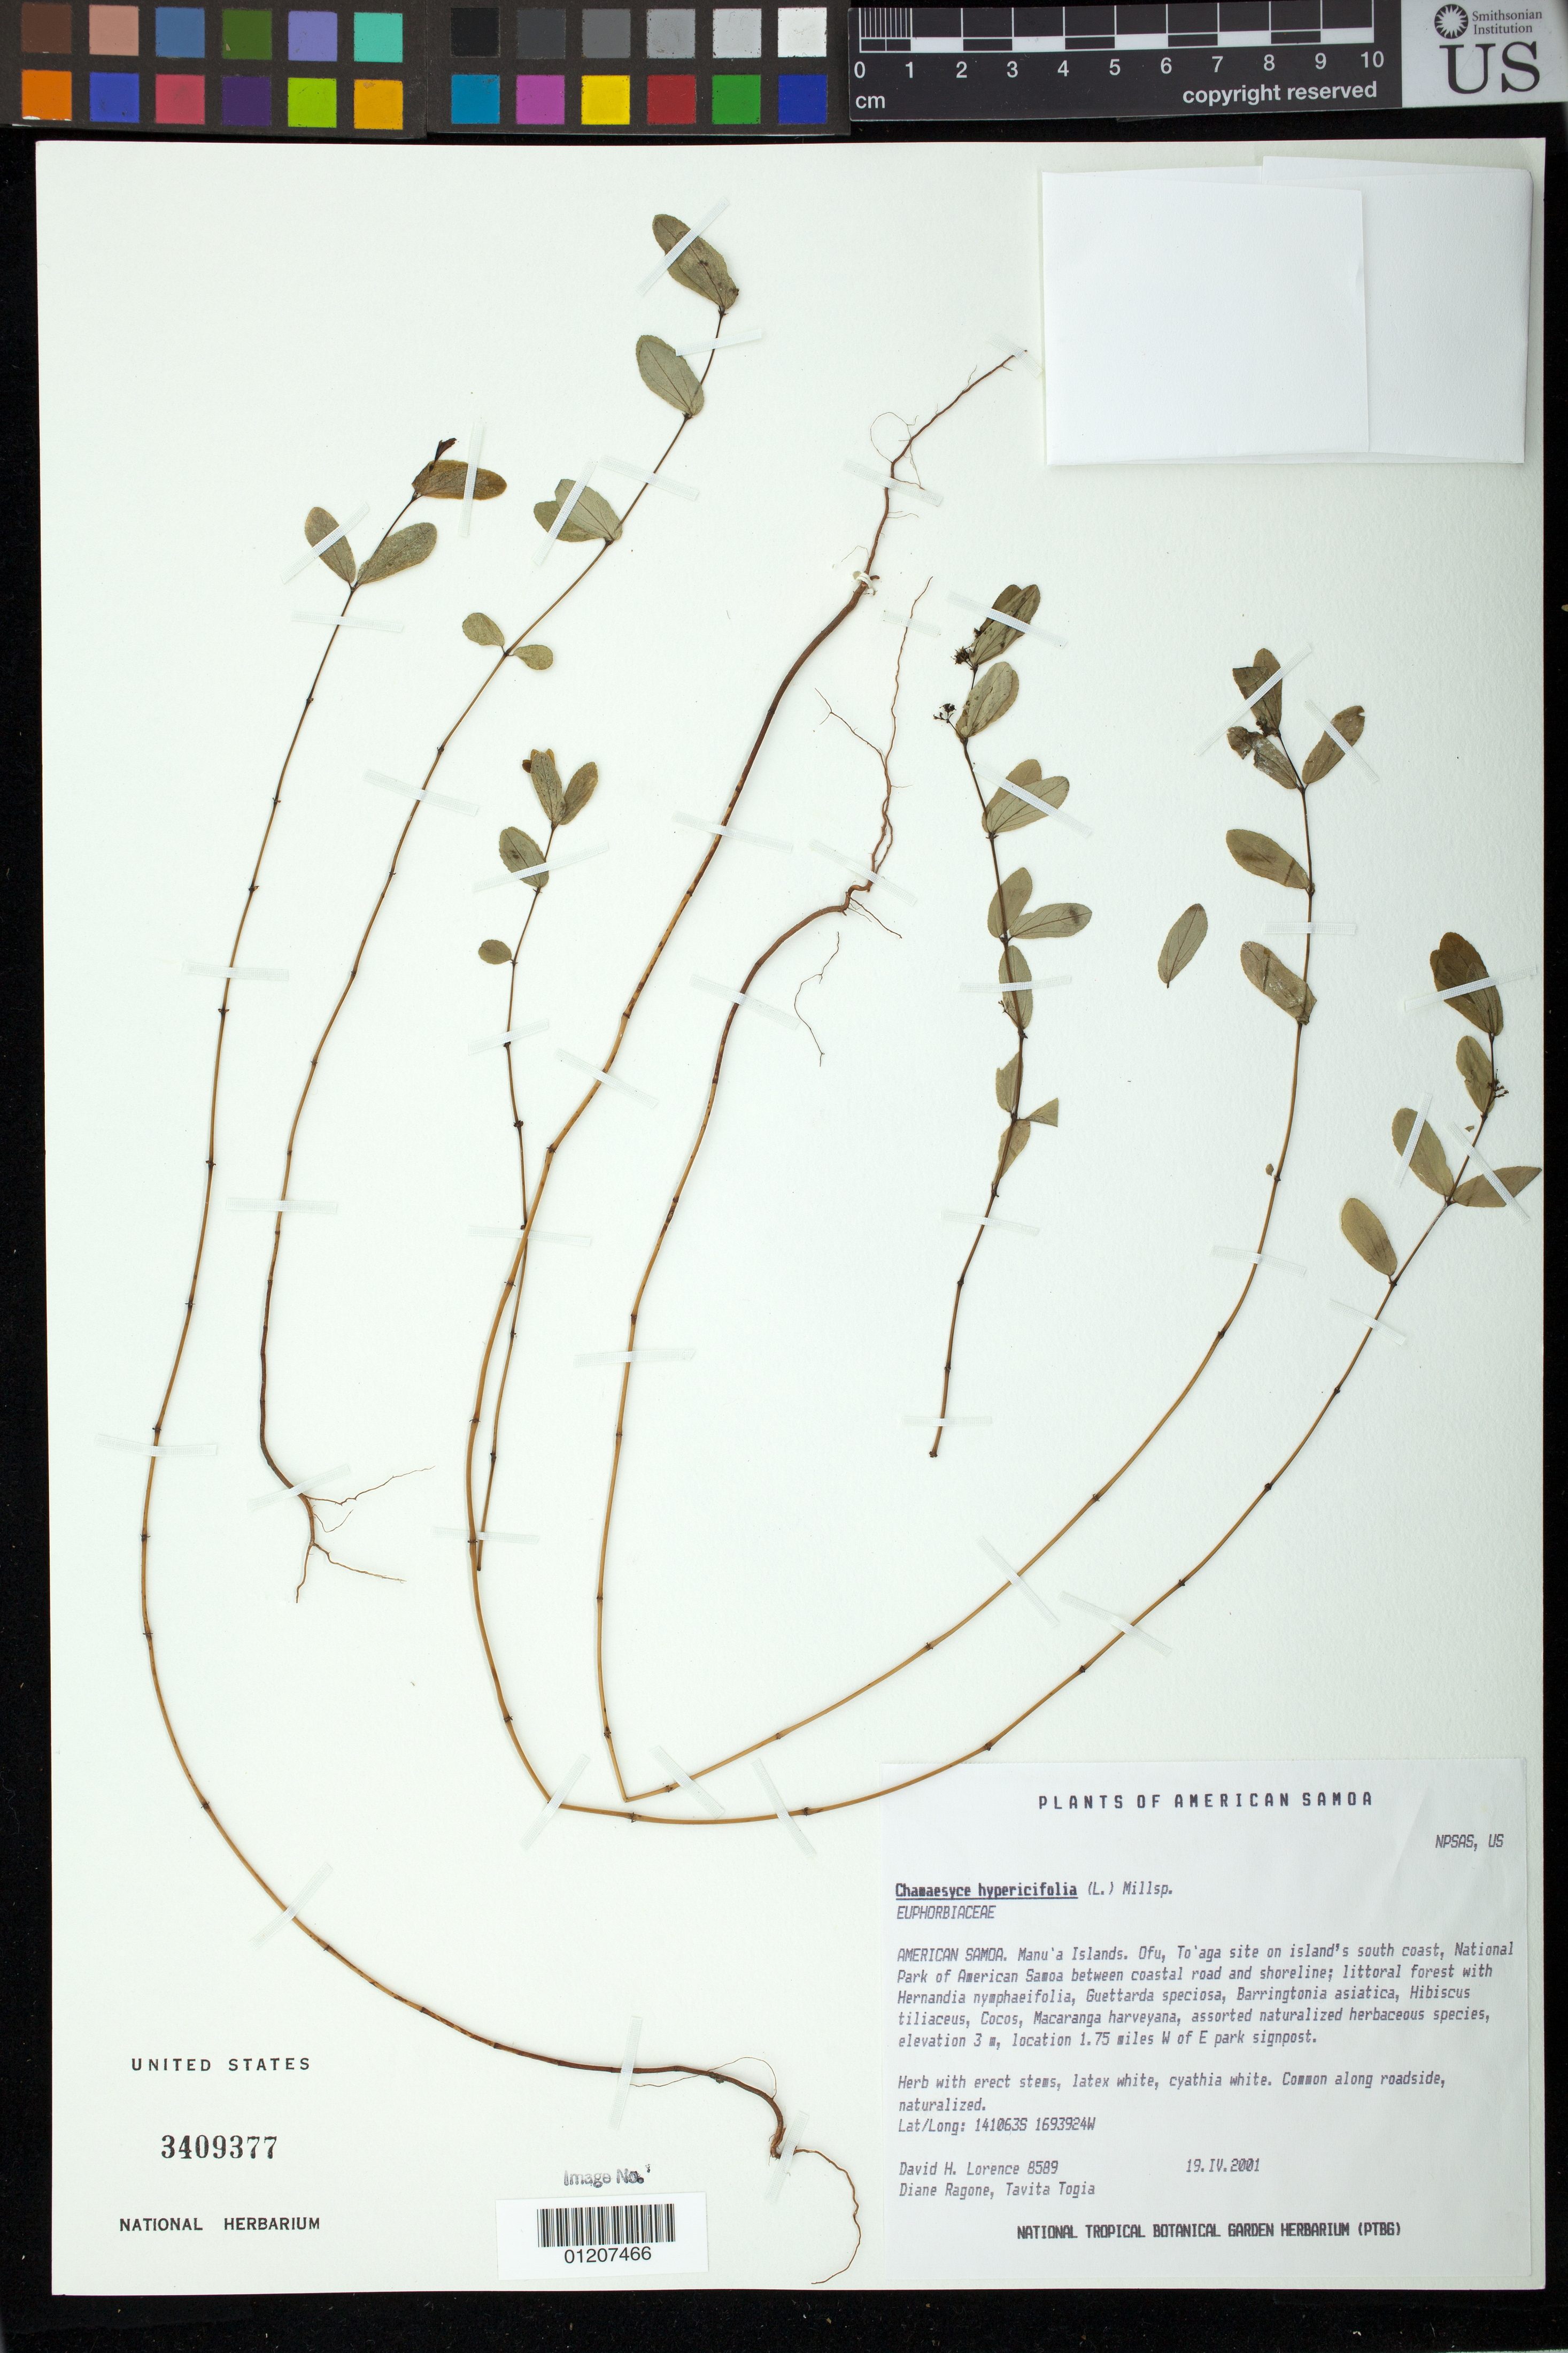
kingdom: Plantae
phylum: Tracheophyta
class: Magnoliopsida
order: Malpighiales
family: Euphorbiaceae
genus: Euphorbia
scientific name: Euphorbia hypericifolia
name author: L.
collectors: D. Lorence, D. Ragone & T. Togia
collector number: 8589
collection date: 2001-04-19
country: American Samoa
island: Ofu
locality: To'aga site on island's south coast, National Park of American Samoa between coastal road and shoreline. Location 1.75 W of E park signpost.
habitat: Littoral forest.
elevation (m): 3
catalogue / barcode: US 3409377